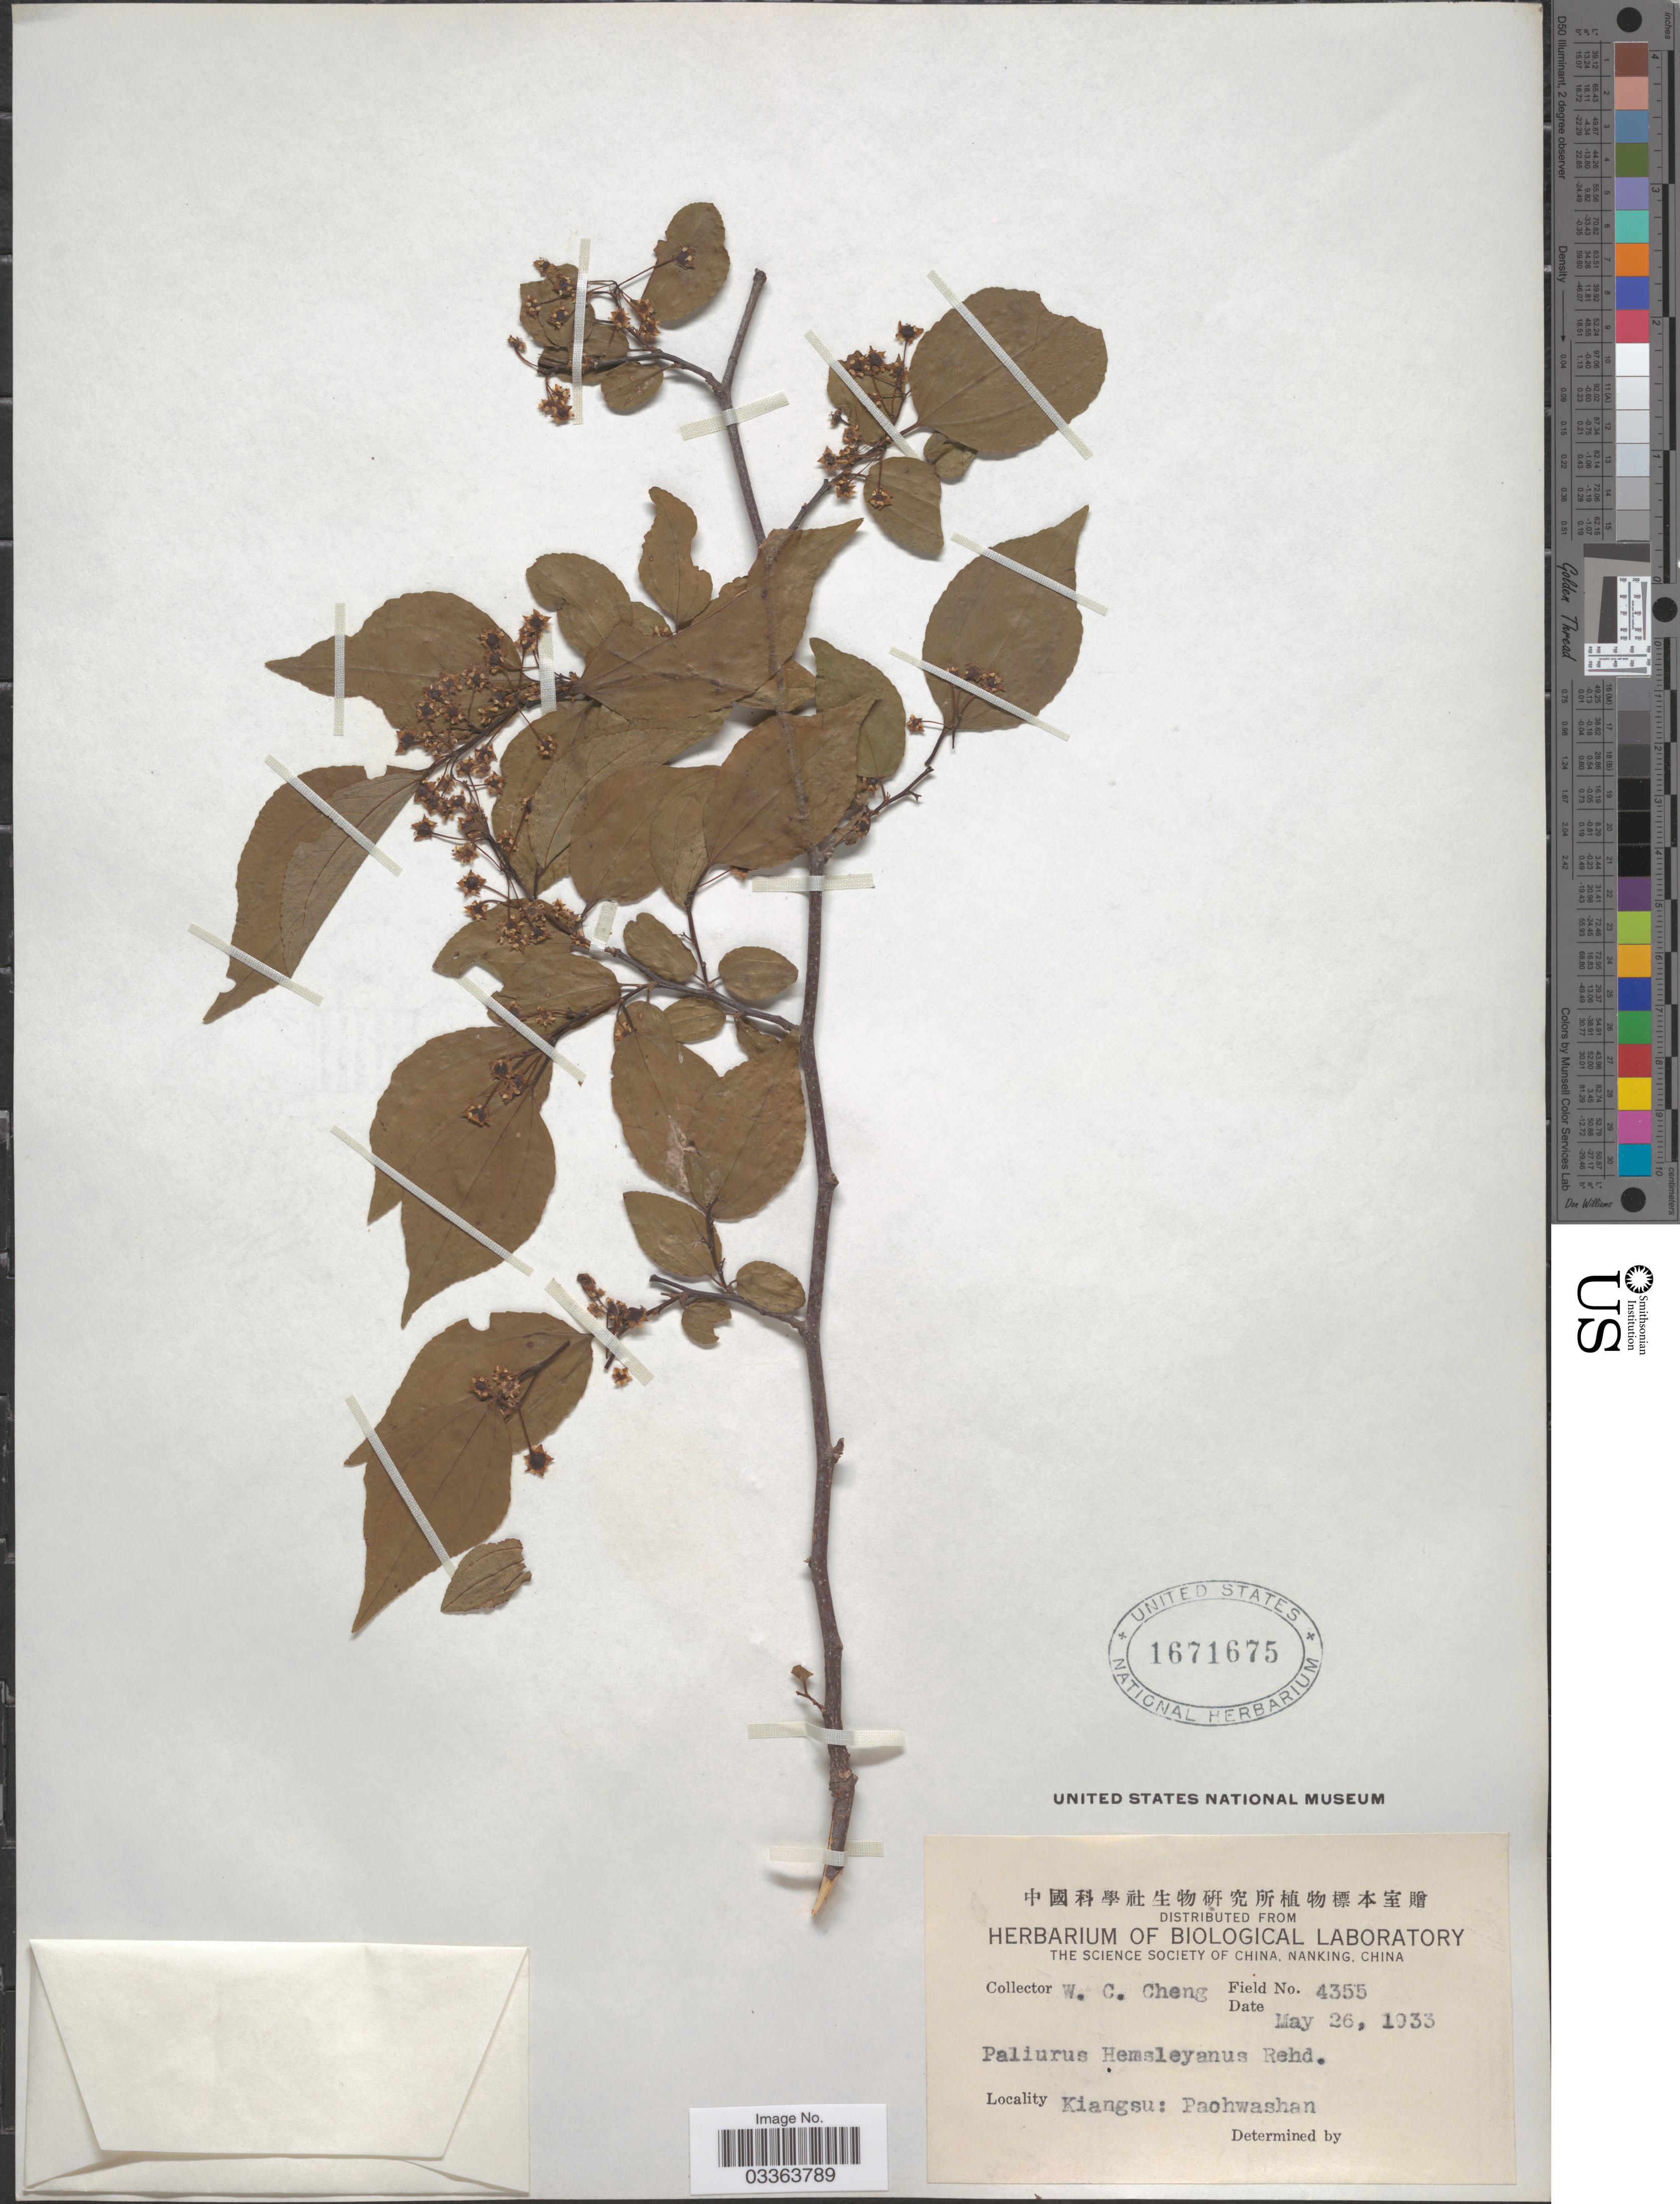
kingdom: Plantae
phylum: Tracheophyta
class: Magnoliopsida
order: Rosales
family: Rhamnaceae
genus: Paliurus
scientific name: Paliurus hemsleyanus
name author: Rehder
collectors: W. C. Cheng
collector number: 4355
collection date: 1933-05-26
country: China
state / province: Jiangsu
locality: Kiangsu: Paohwashan.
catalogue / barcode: US 1671675